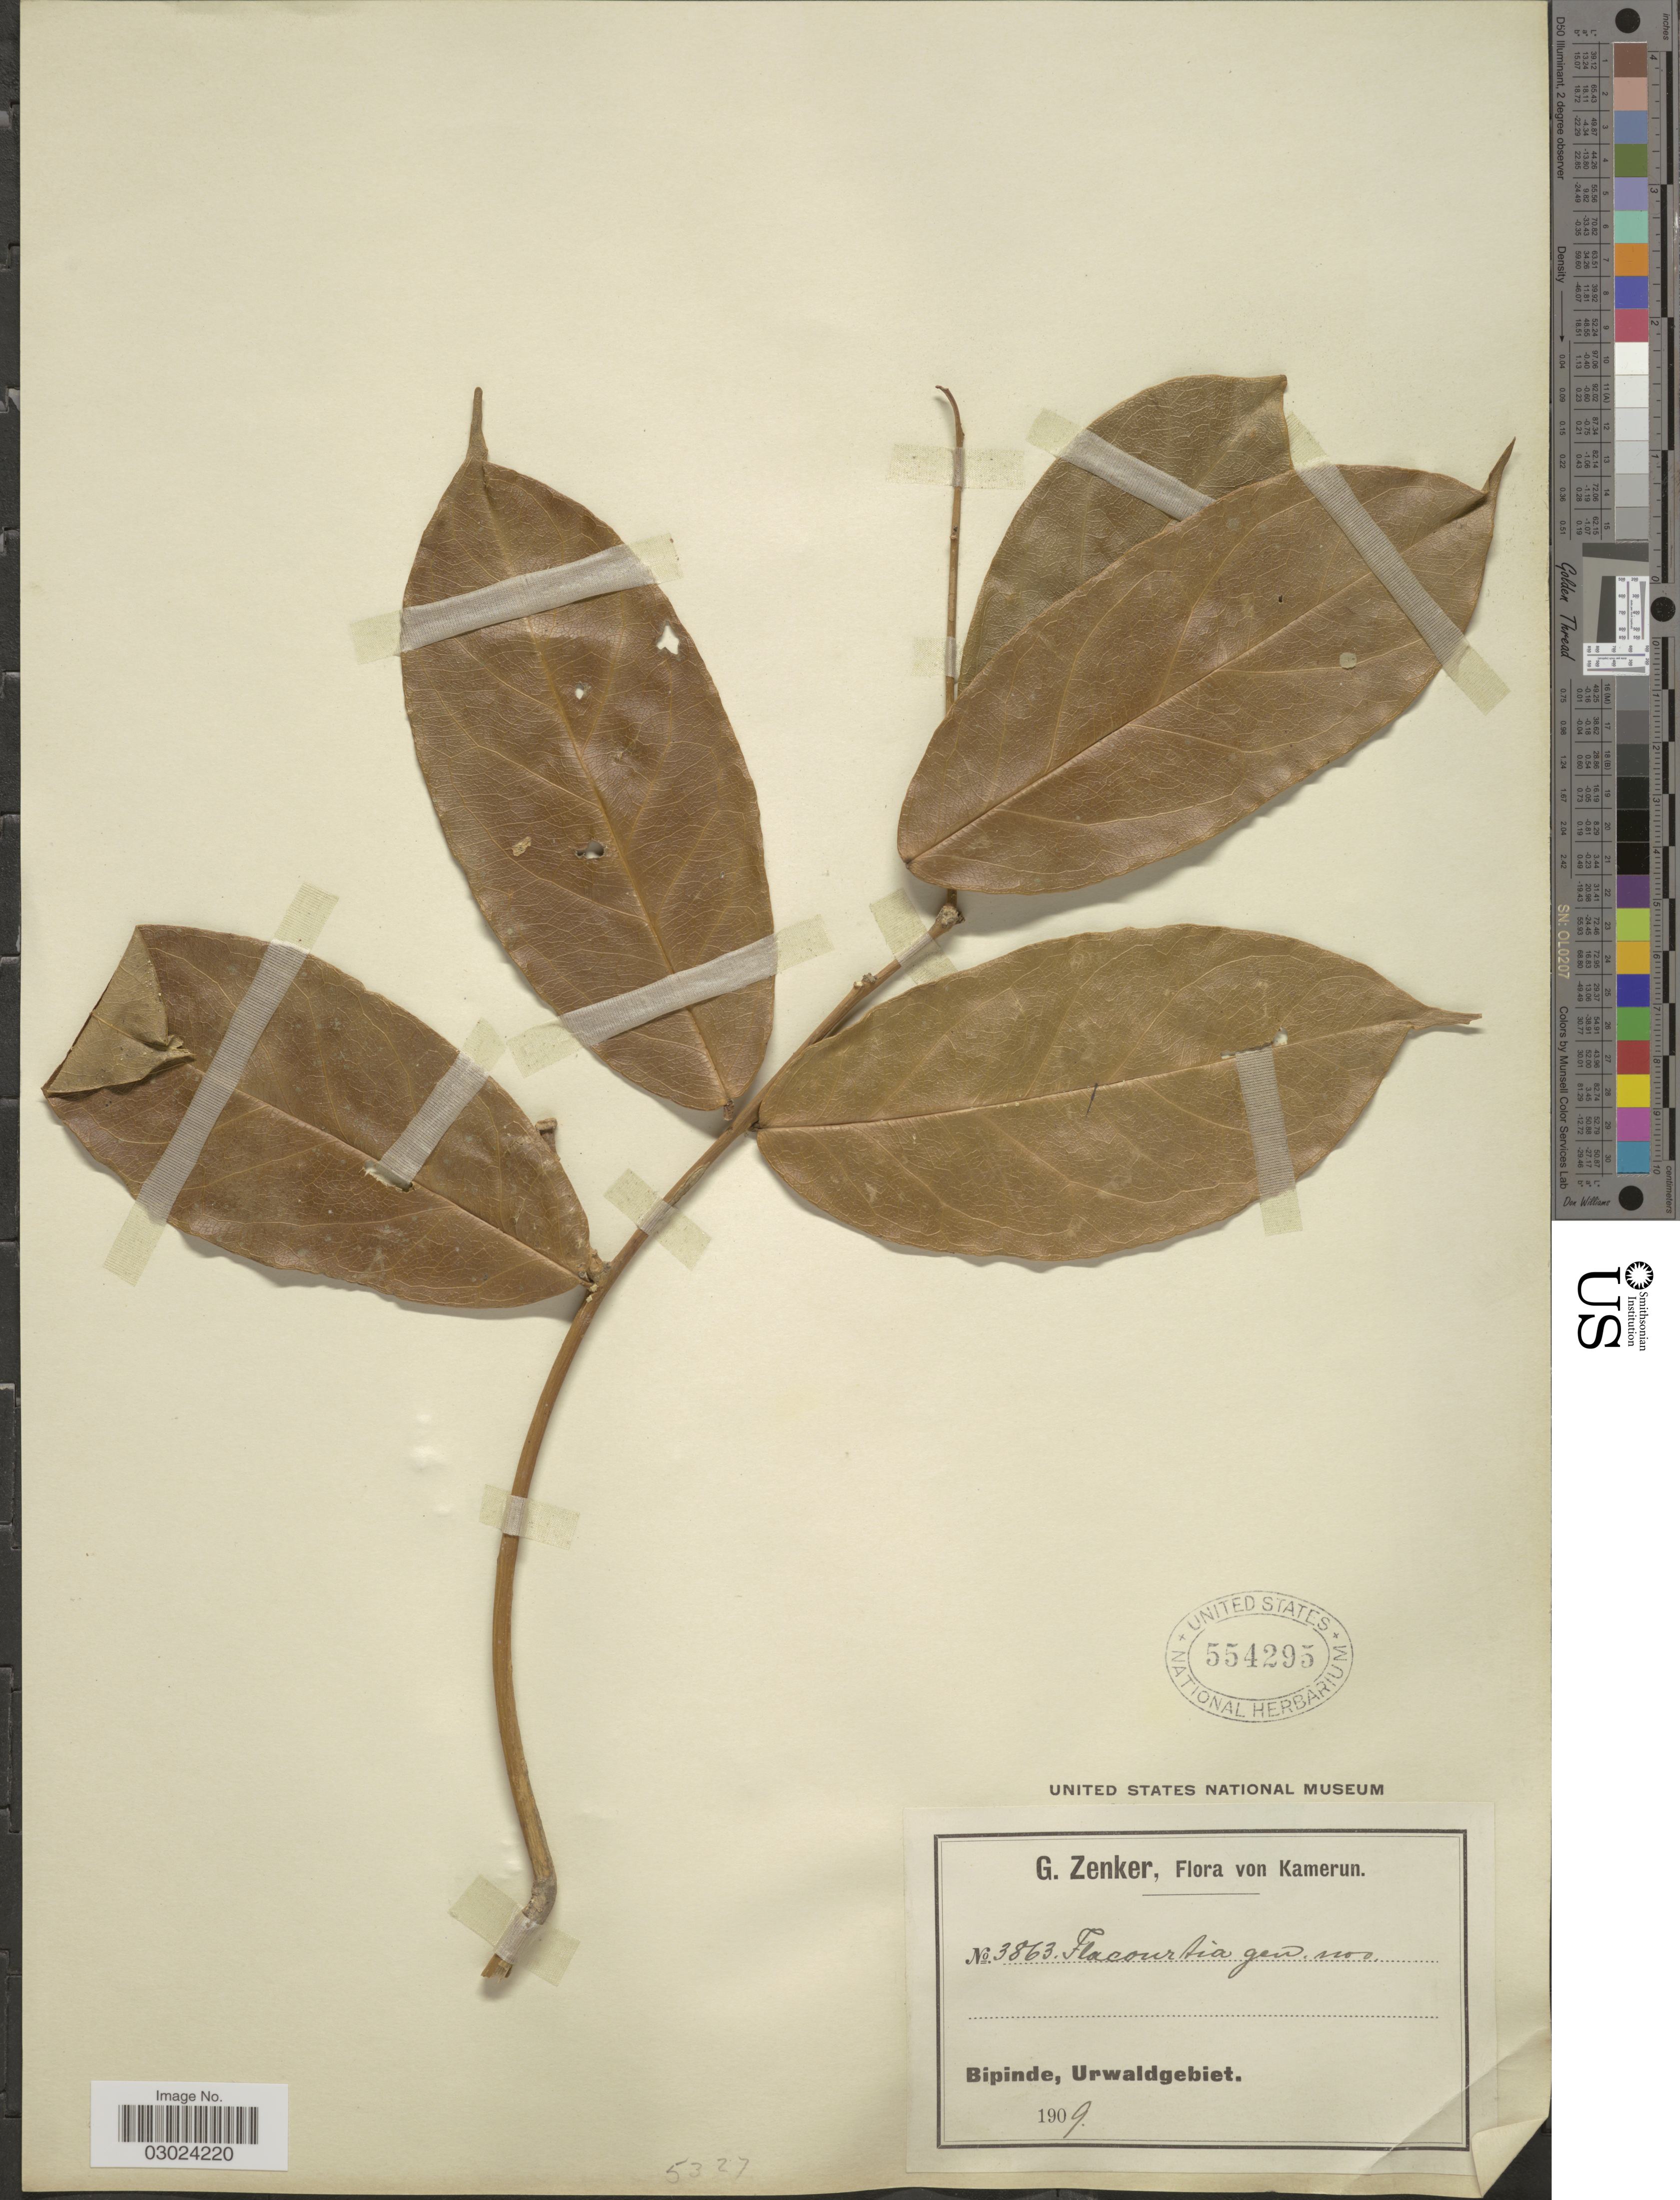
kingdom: Plantae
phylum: Tracheophyta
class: Magnoliopsida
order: Malpighiales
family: Salicaceae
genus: Flacourtia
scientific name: Flacourtia sp.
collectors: G. A. Zenker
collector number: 3863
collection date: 1909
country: Cameroon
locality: Kamerun. Bipinde, Urwaldgebiet.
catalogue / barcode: US 554295